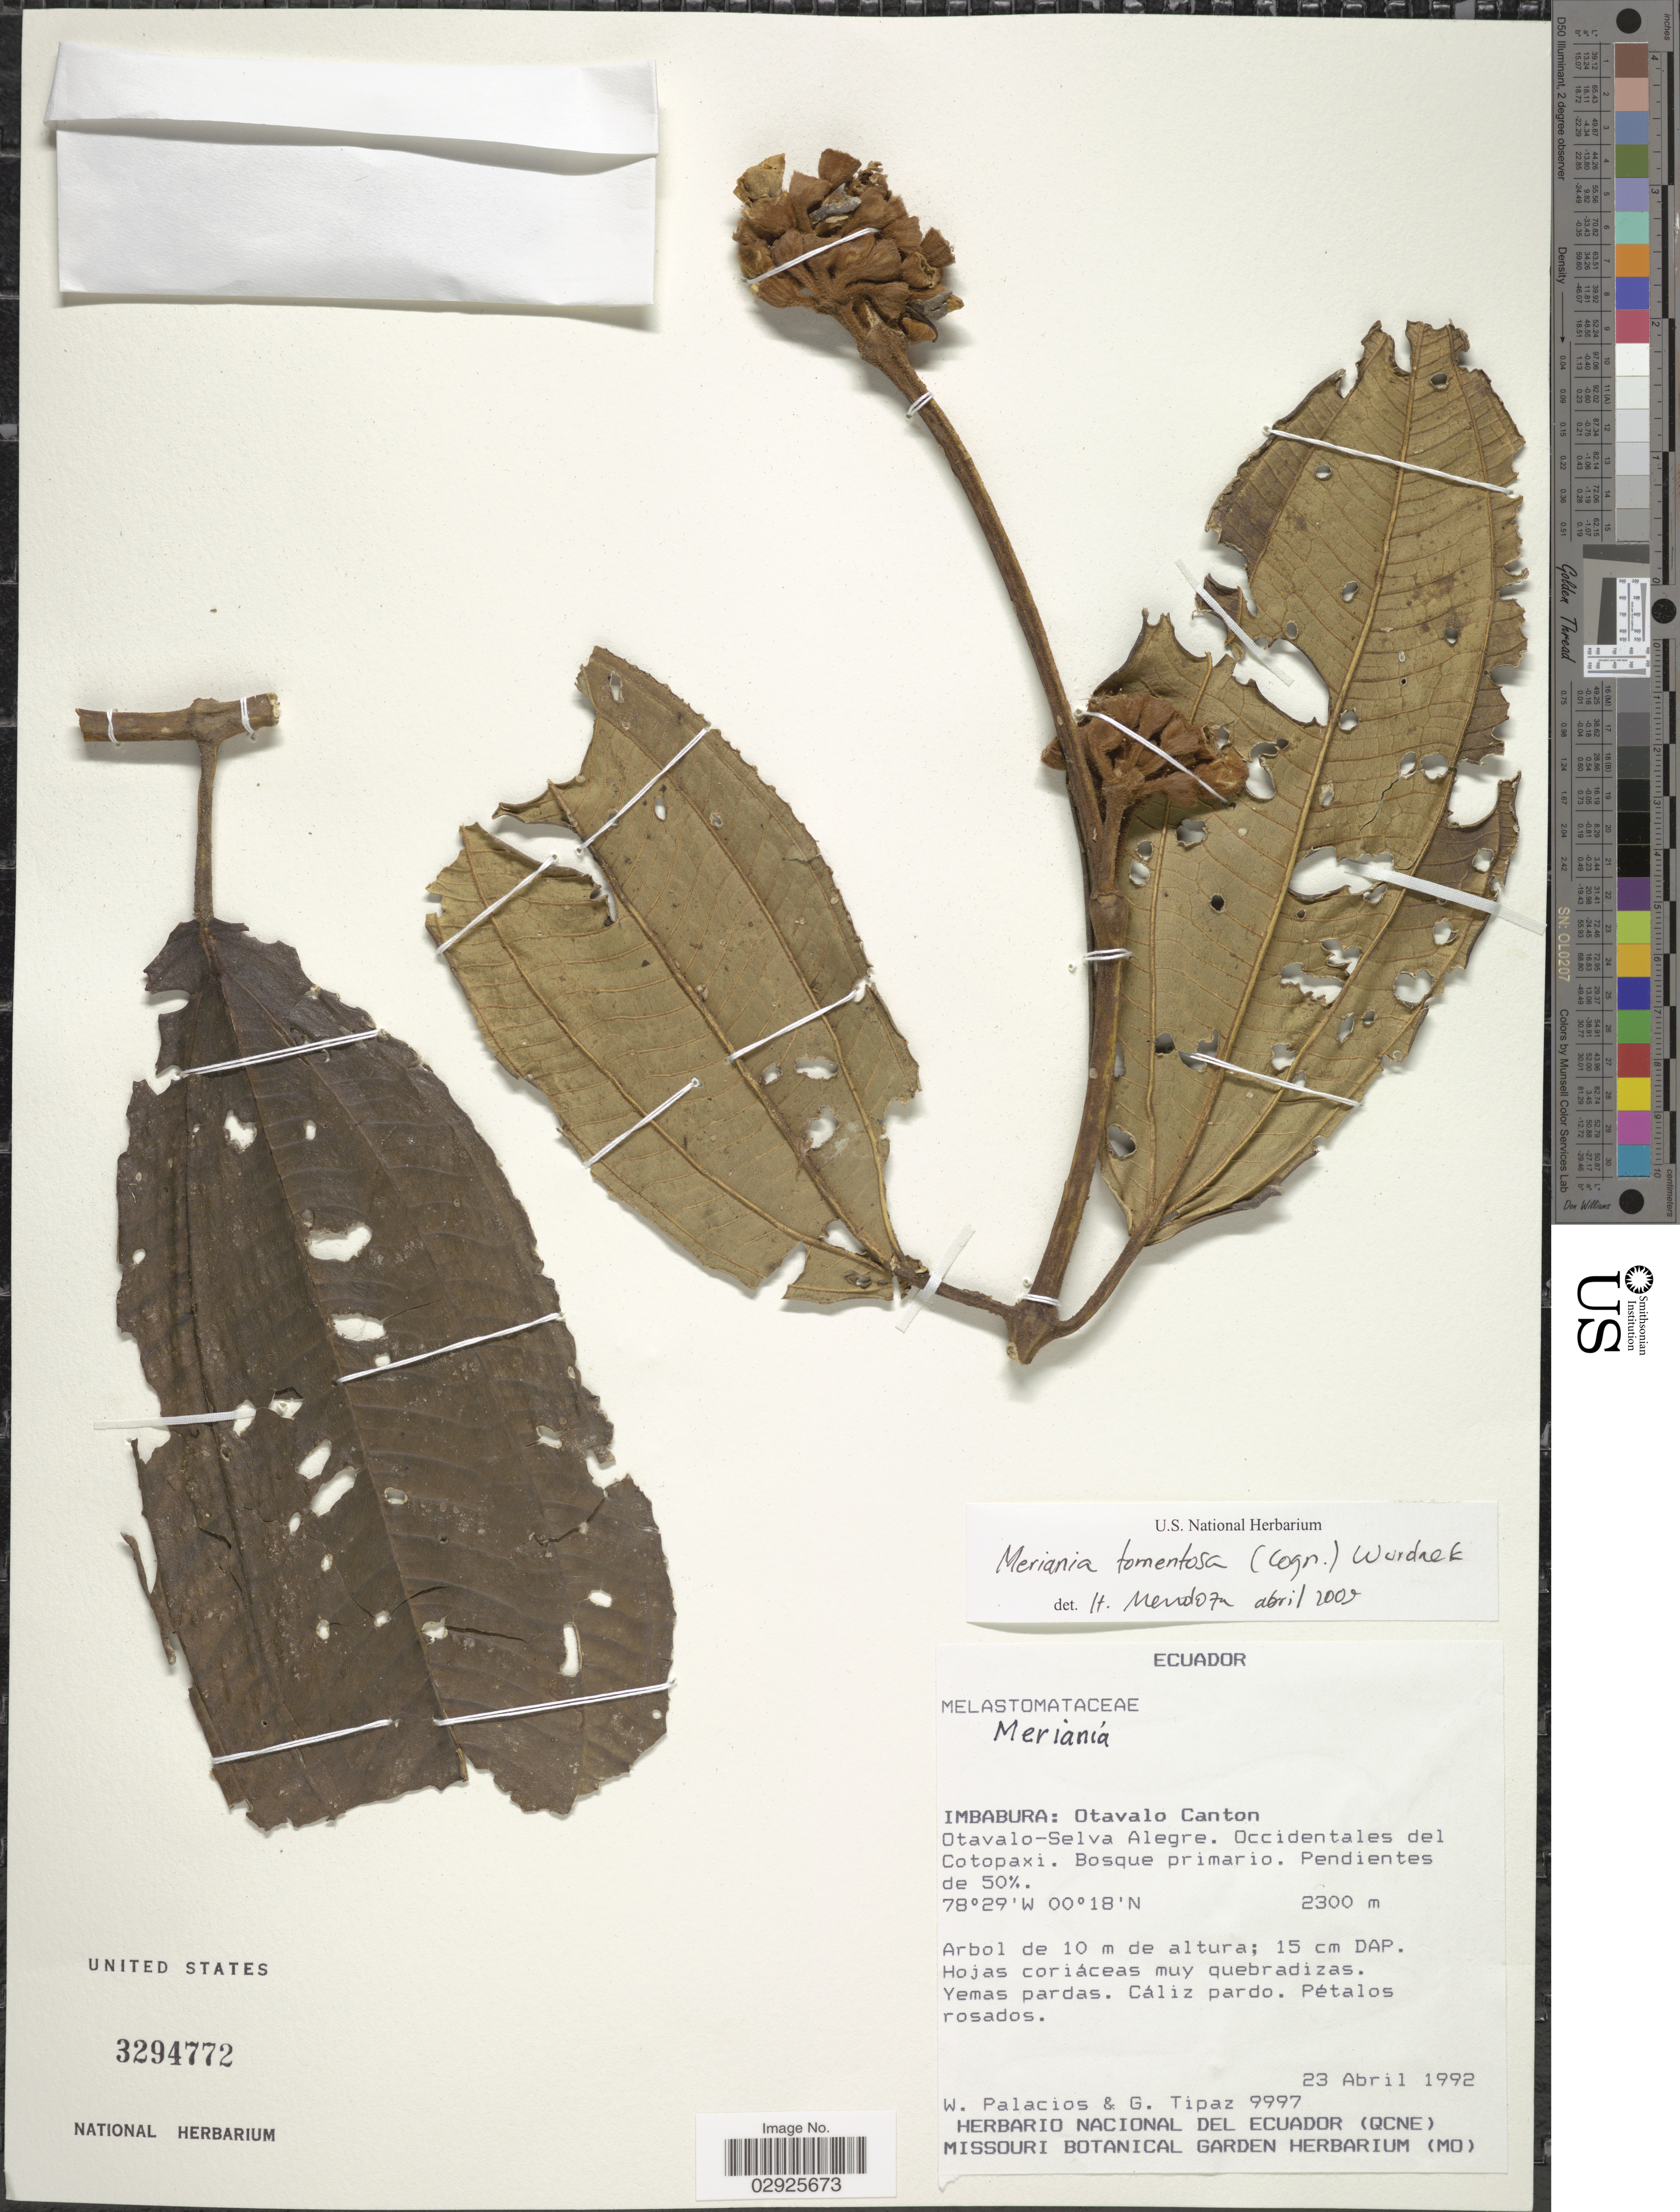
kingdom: Plantae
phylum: Tracheophyta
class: Magnoliopsida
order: Myrtales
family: Melastomataceae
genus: Meriania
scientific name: Meriania tomentosa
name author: (Cogn.) Wurdack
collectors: W. Palacios & G. Tipaz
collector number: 9997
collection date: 1992-04-23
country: Ecuador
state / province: Imbabura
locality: Otavaldo Canton. Otavalo - Selva Alegre. Occidentales del Cotopaxi.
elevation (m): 2300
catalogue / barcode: US 3294772